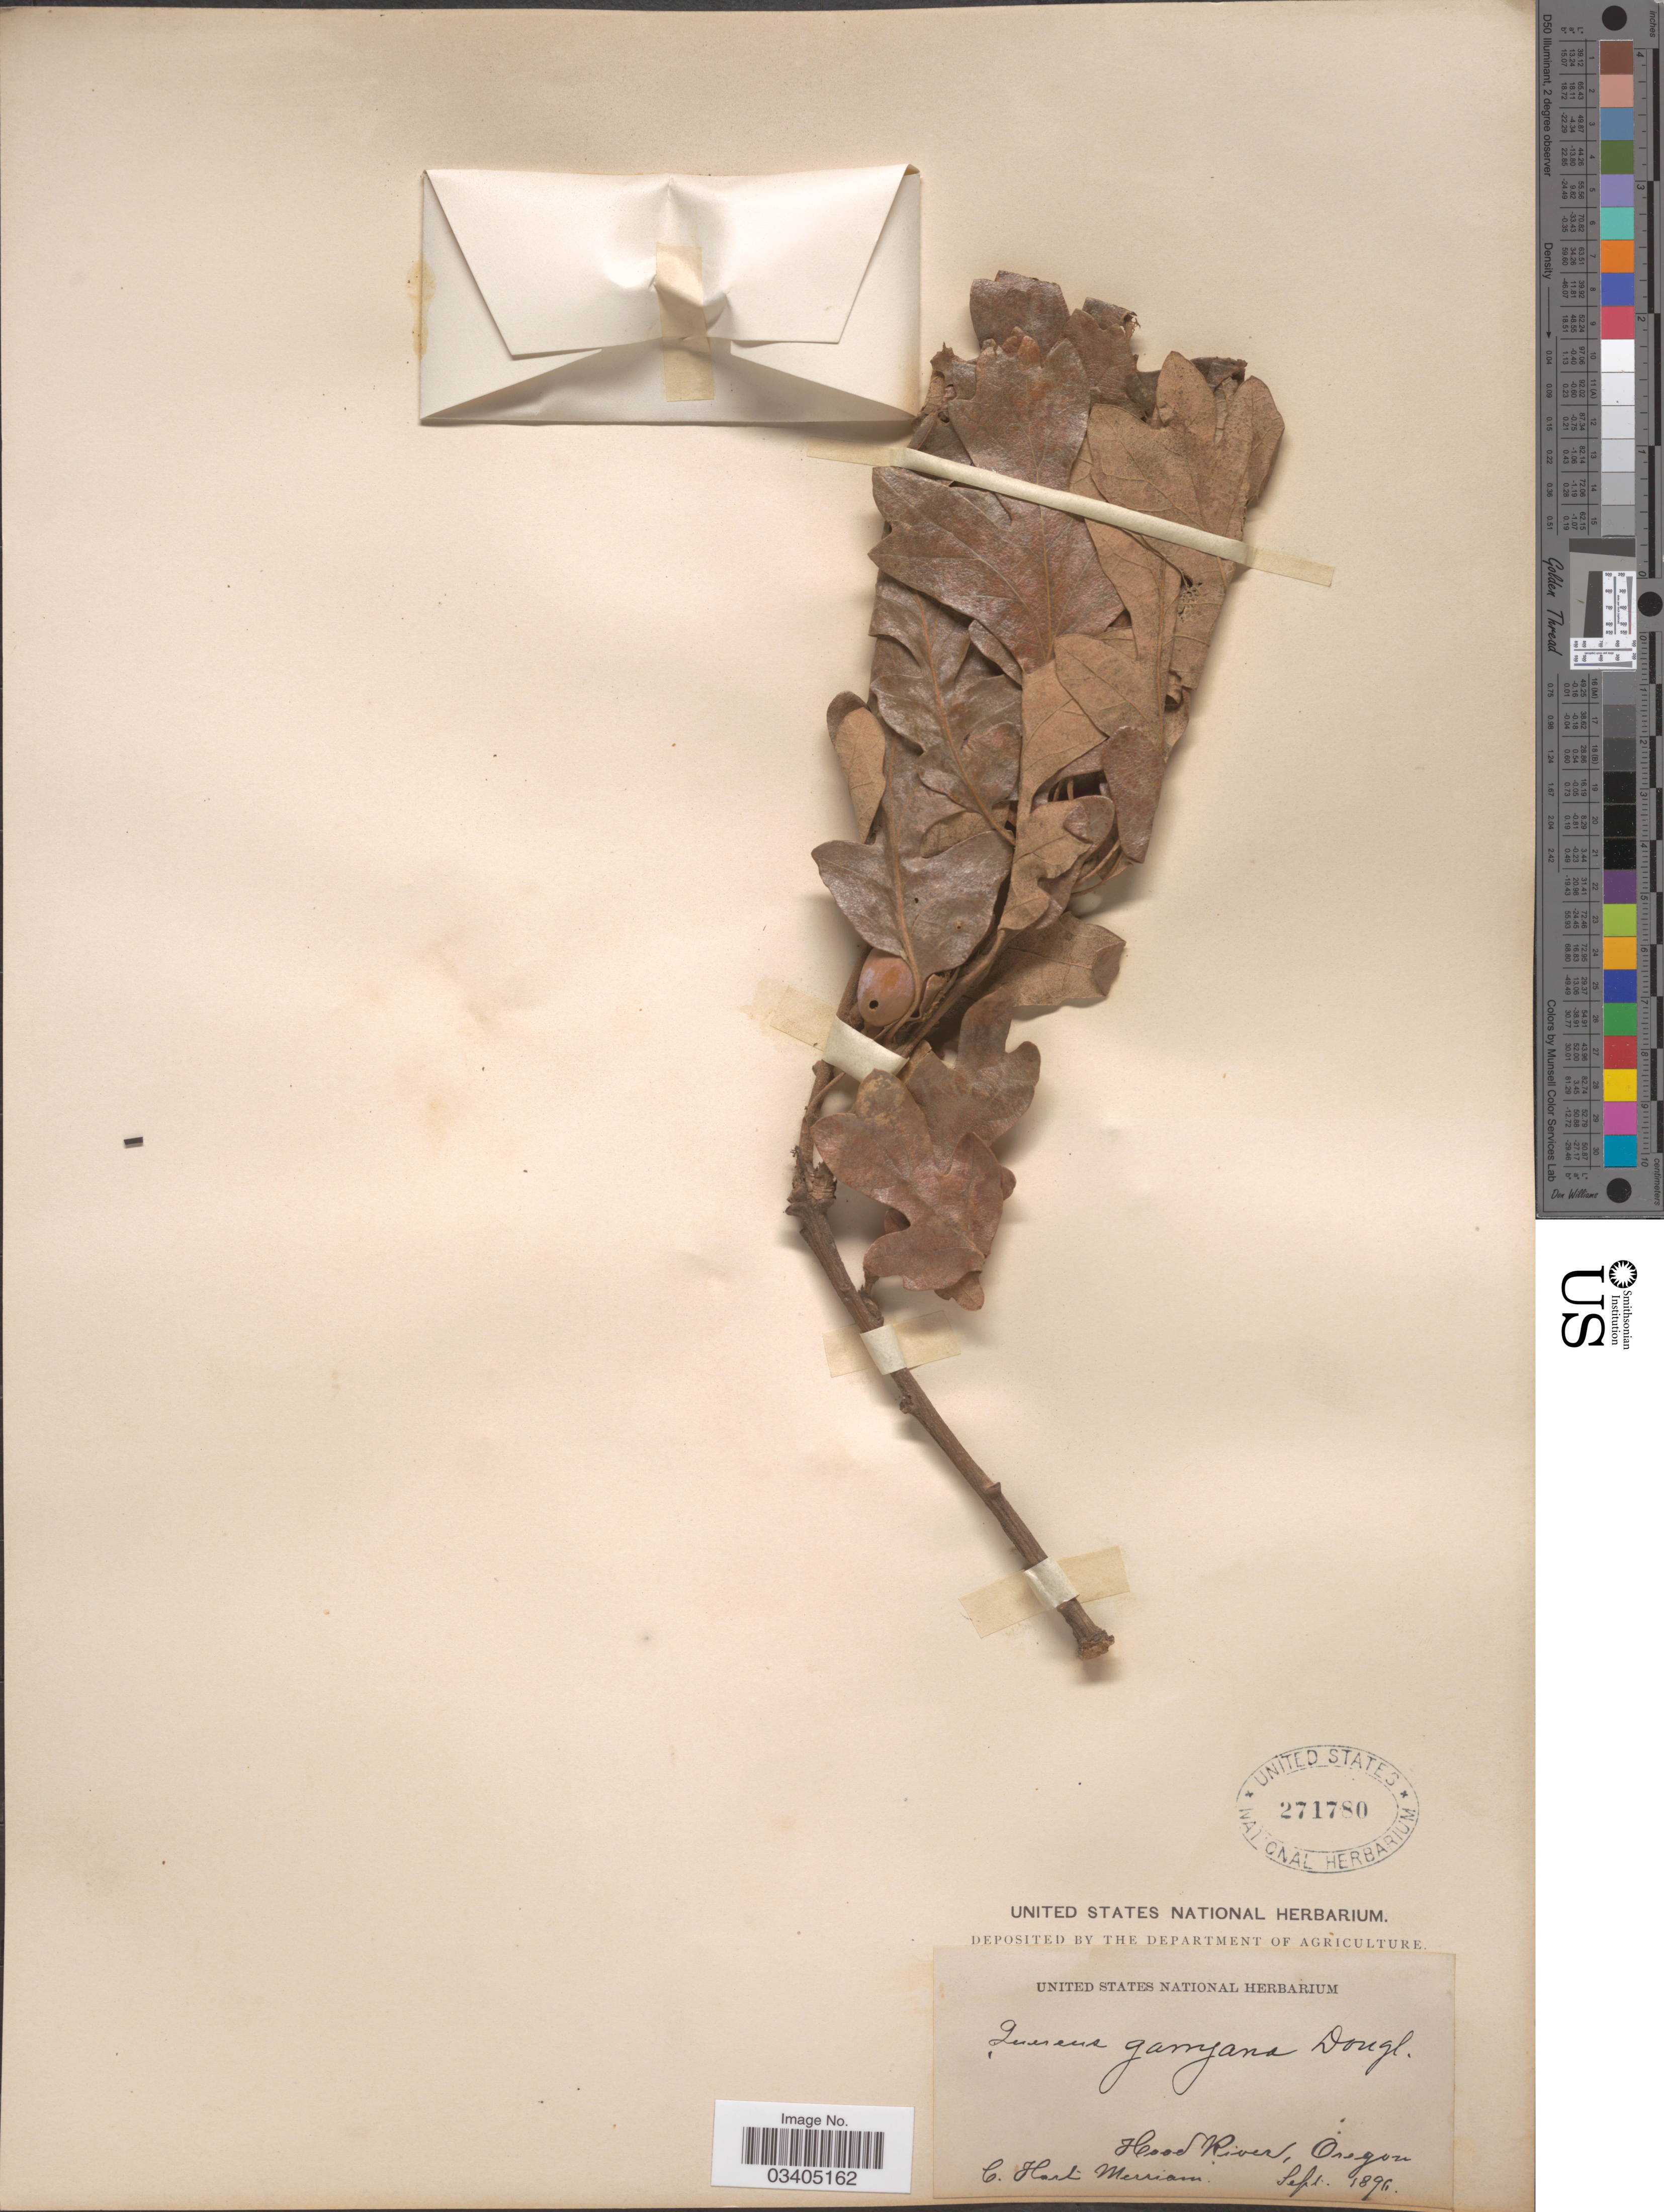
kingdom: Plantae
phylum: Tracheophyta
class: Magnoliopsida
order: Fagales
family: Fagaceae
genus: Quercus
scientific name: Quercus garryana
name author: Douglas ex Hook.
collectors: C. Merriam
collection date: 1896-09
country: United States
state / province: Oregon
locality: Hood River.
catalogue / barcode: US 271780